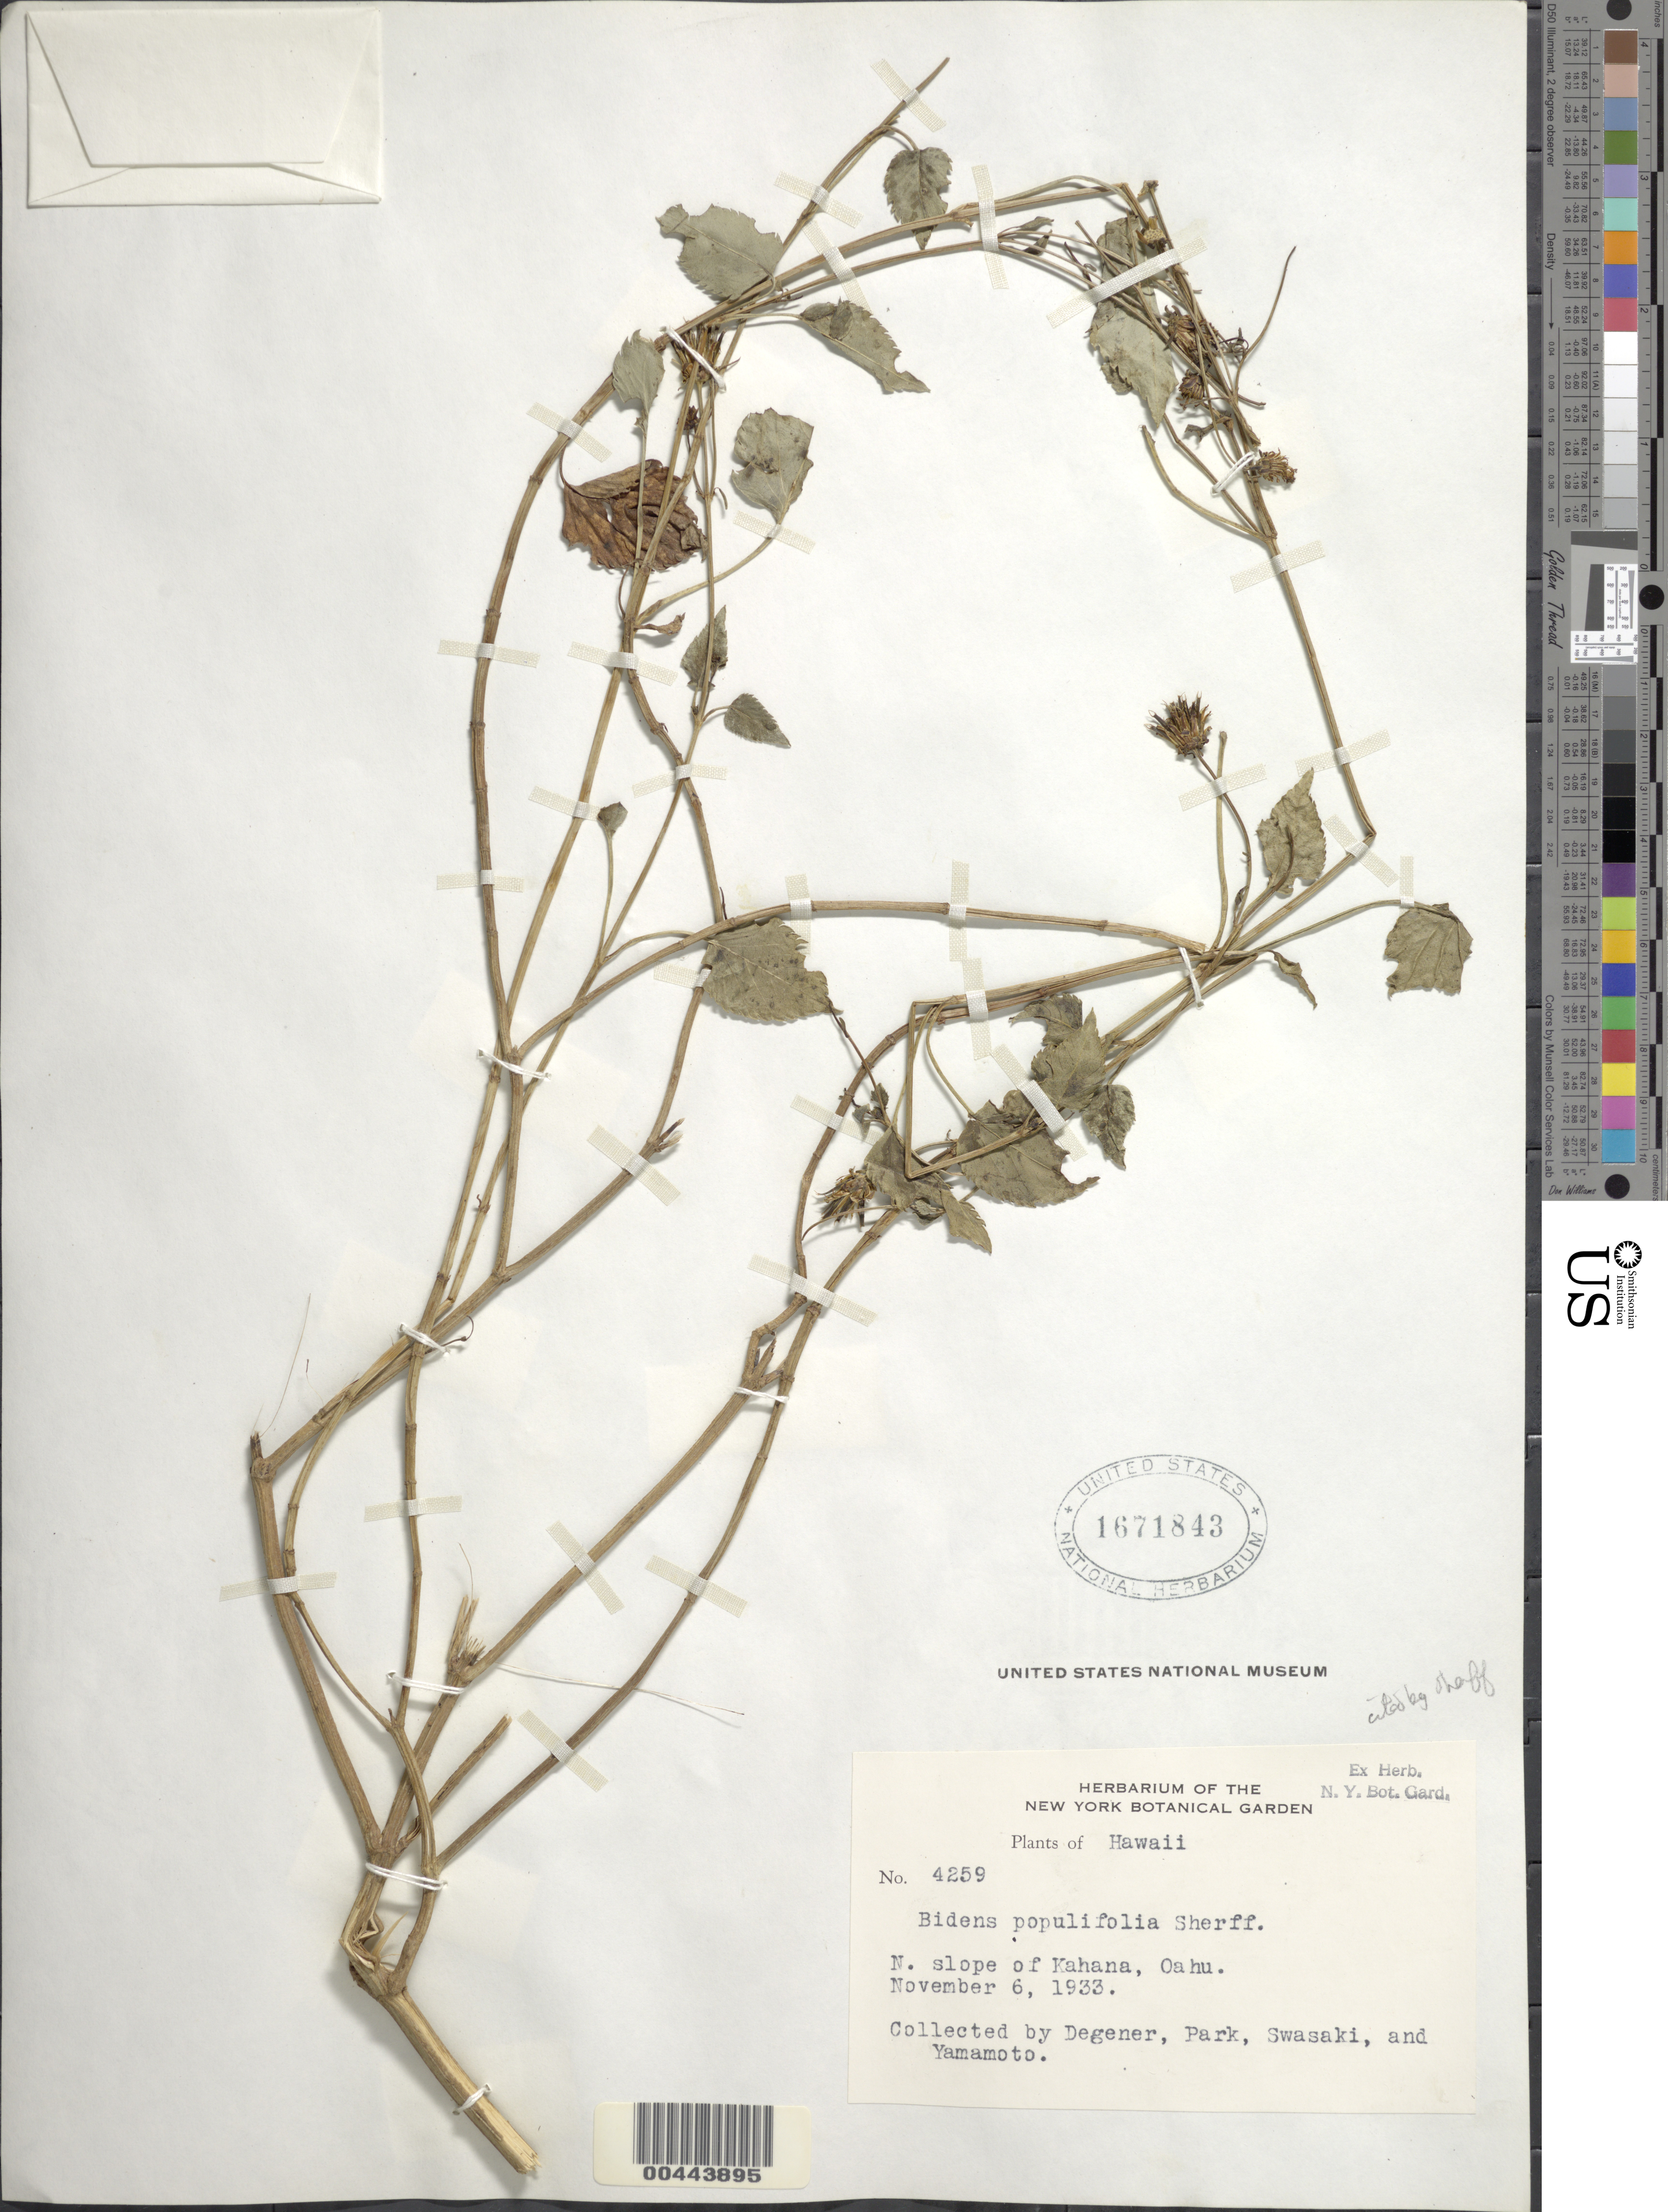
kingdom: Plantae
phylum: Tracheophyta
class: Magnoliopsida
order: Asterales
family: Asteraceae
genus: Bidens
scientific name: Bidens populifolia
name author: Sherff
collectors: O. Degener, Park, Swasaki & Y. Yamamoto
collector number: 4259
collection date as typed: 6 Nov 1933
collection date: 1933-11-06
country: United States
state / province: Hawaii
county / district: Honolulu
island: Oahu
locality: N slope of Kahana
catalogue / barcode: US 1671843